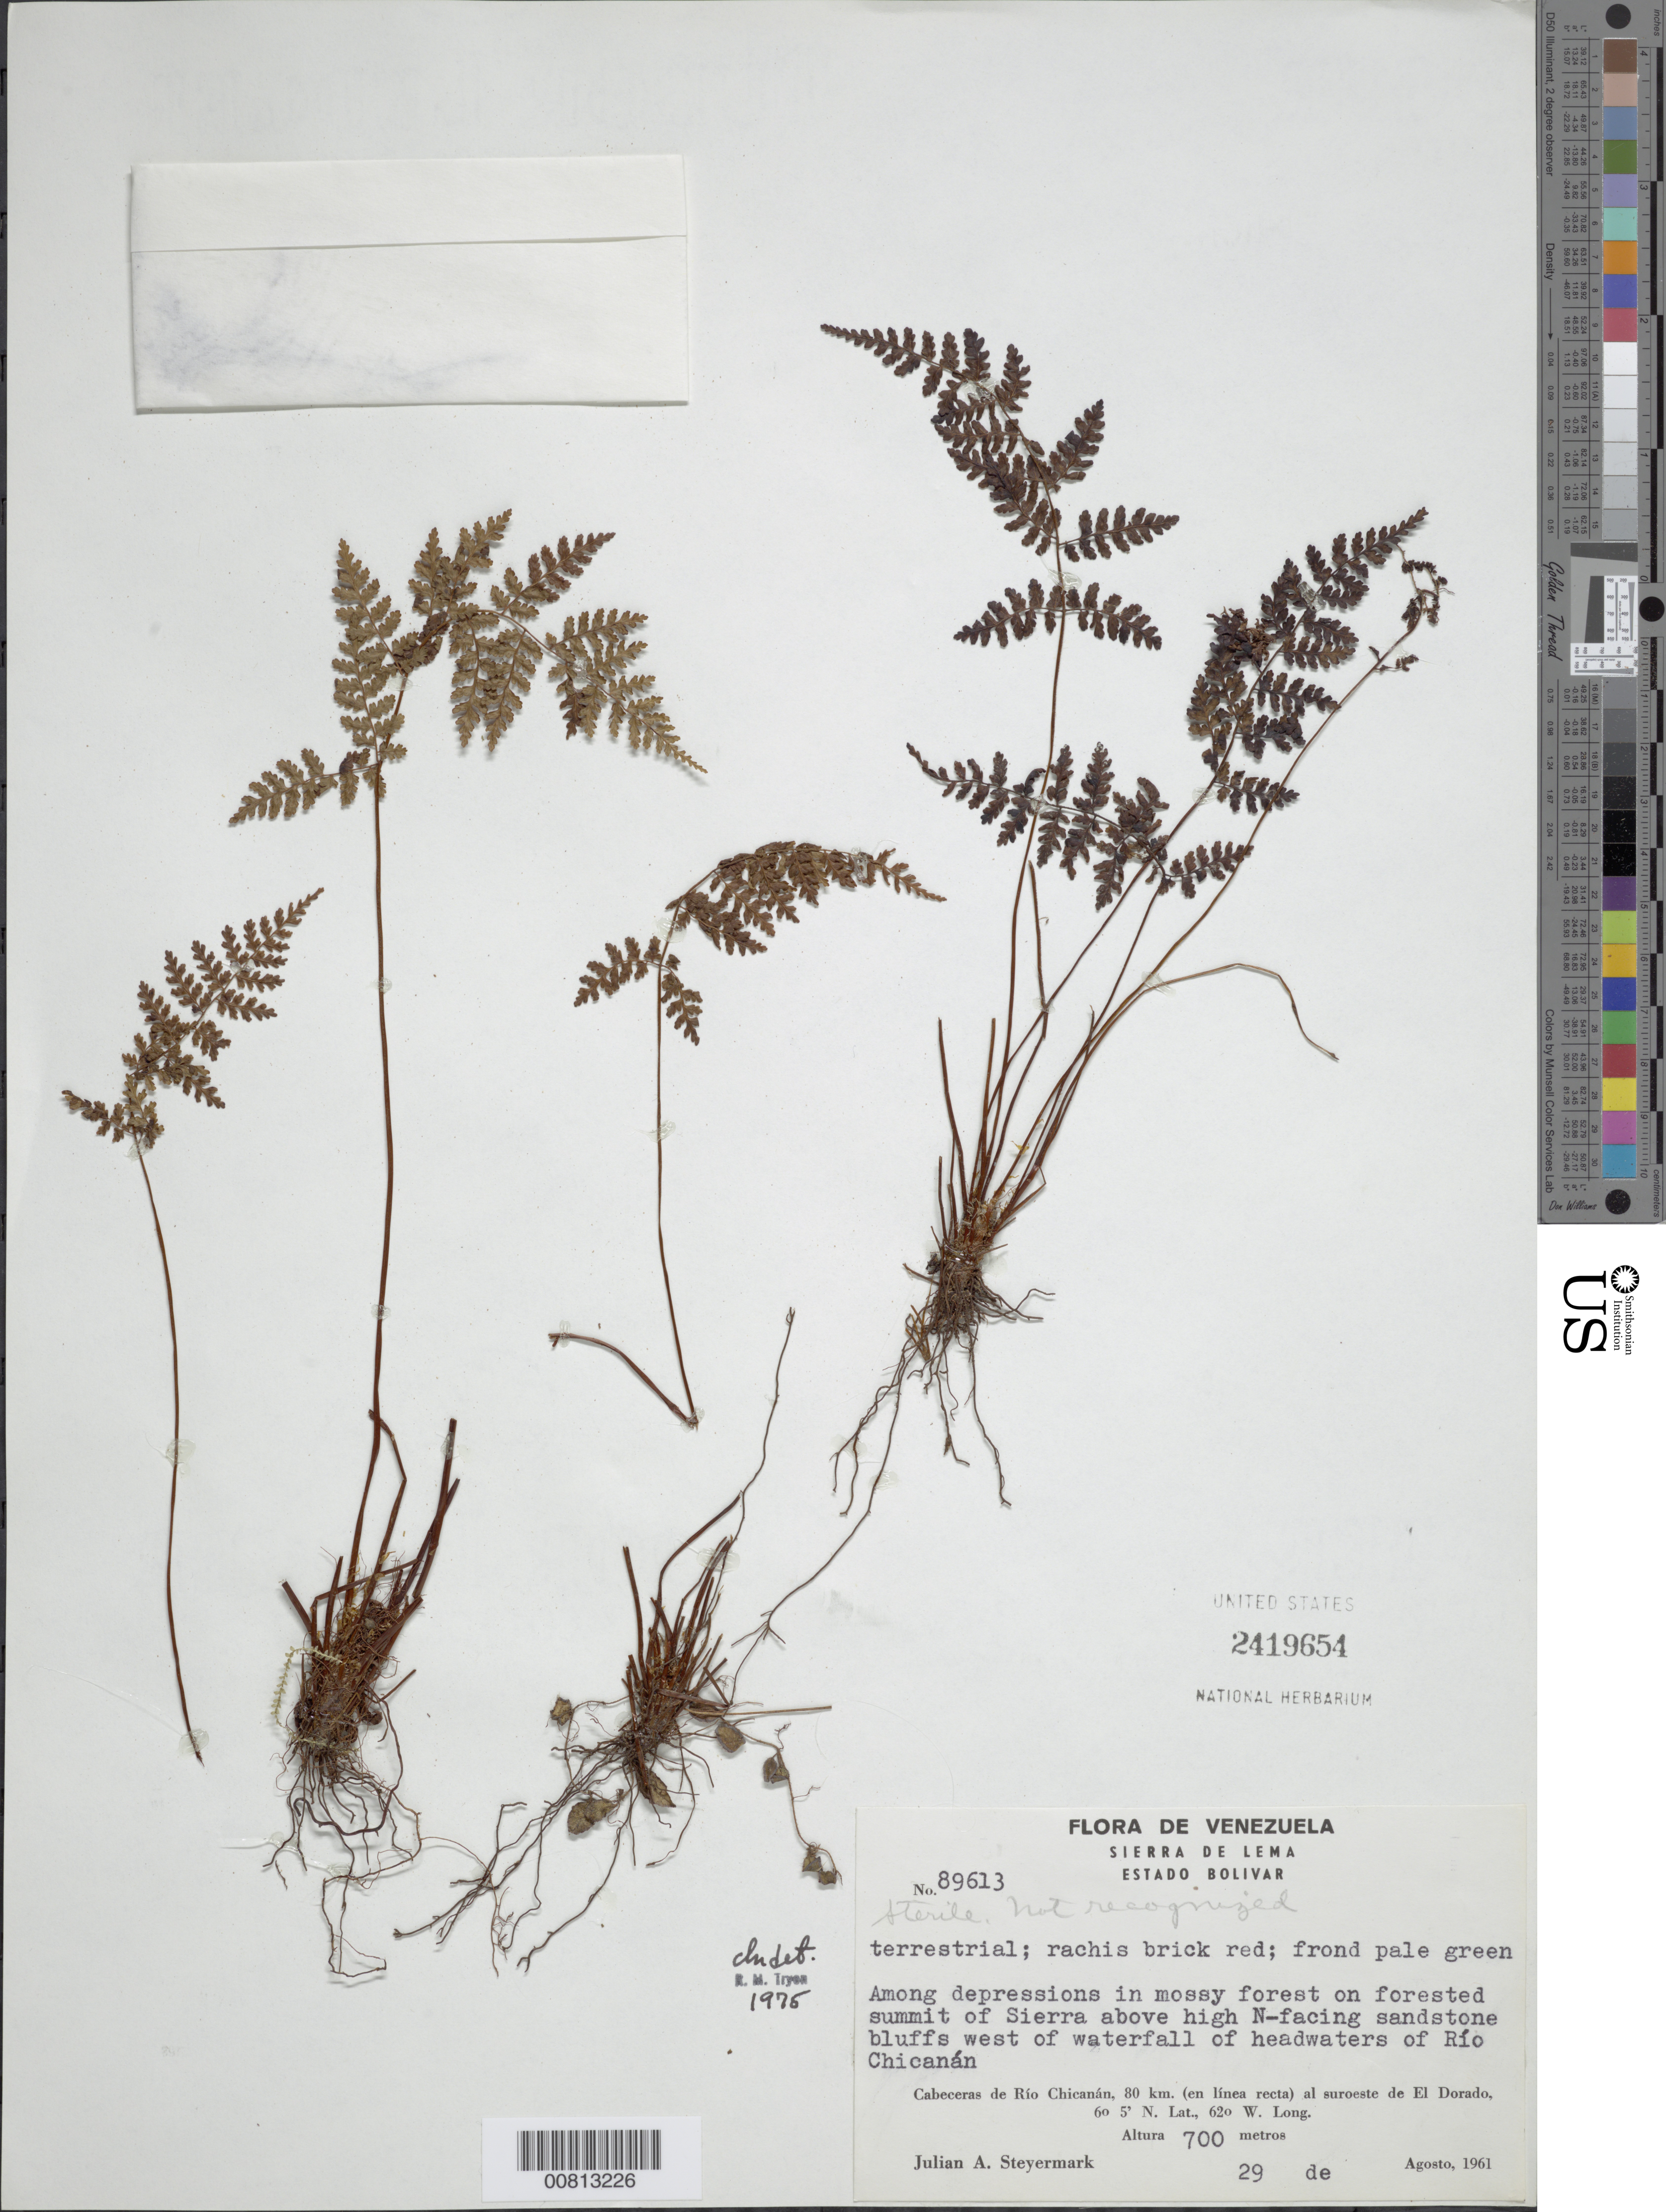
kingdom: Plantae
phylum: Tracheophyta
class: Polypodiopsida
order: Cyatheales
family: Cyatheaceae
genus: Cyathea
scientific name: Cyathea sp.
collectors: J. Steyermark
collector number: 89613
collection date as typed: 29-Aug-61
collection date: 1961-08-29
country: Venezuela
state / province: Bolívar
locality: Sierra de Lema, summit, W of waterfall of headwaters of Río Chicanán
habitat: Among depressions in mossy forest on forested summit of Sierra above high N-facing sandstone bluffs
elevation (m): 700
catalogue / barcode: US 2419654